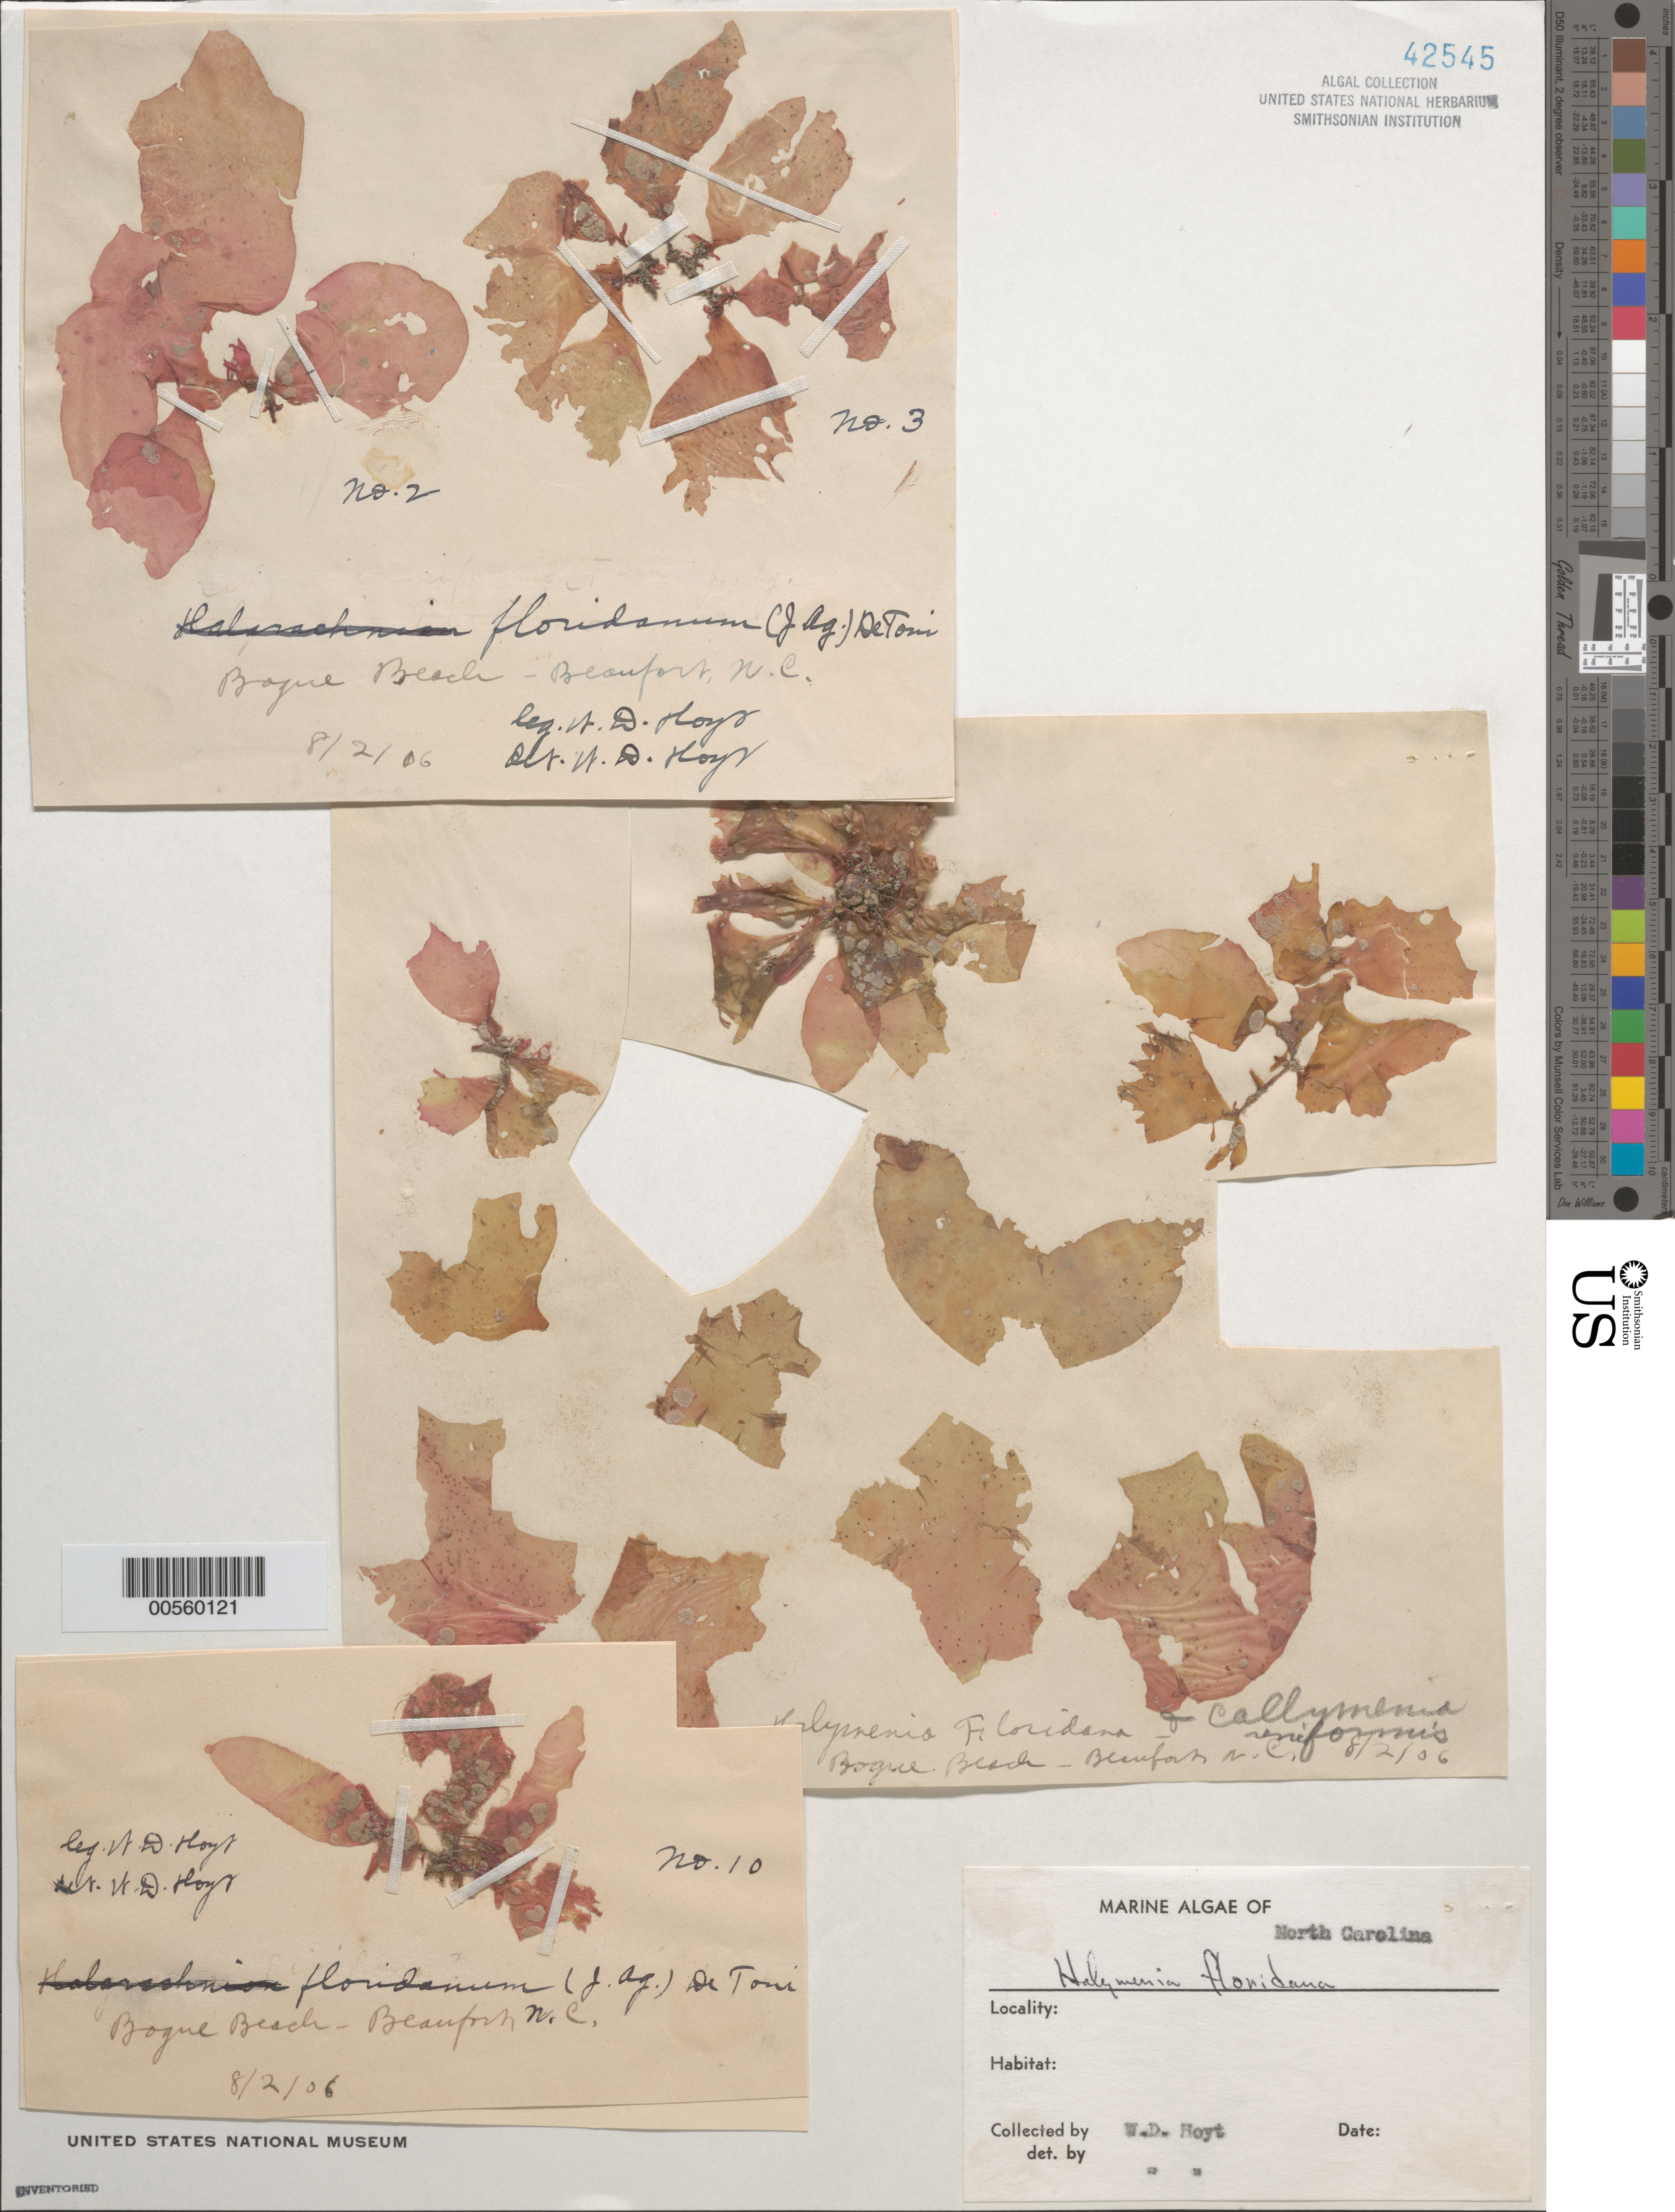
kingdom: Plantae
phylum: Rhodophyta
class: Florideophyceae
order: Halymeniales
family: Halymeniaceae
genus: Halymenia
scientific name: Halymenia floridana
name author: J. Agardh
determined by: Hoyt, W. D.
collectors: W. D. Hoyt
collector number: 2 & 3 & 10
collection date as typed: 02 Aug 1906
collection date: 1906-08-02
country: United States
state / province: North Carolina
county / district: Carteret County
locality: Beaufort, Bogue Beach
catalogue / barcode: US 42545